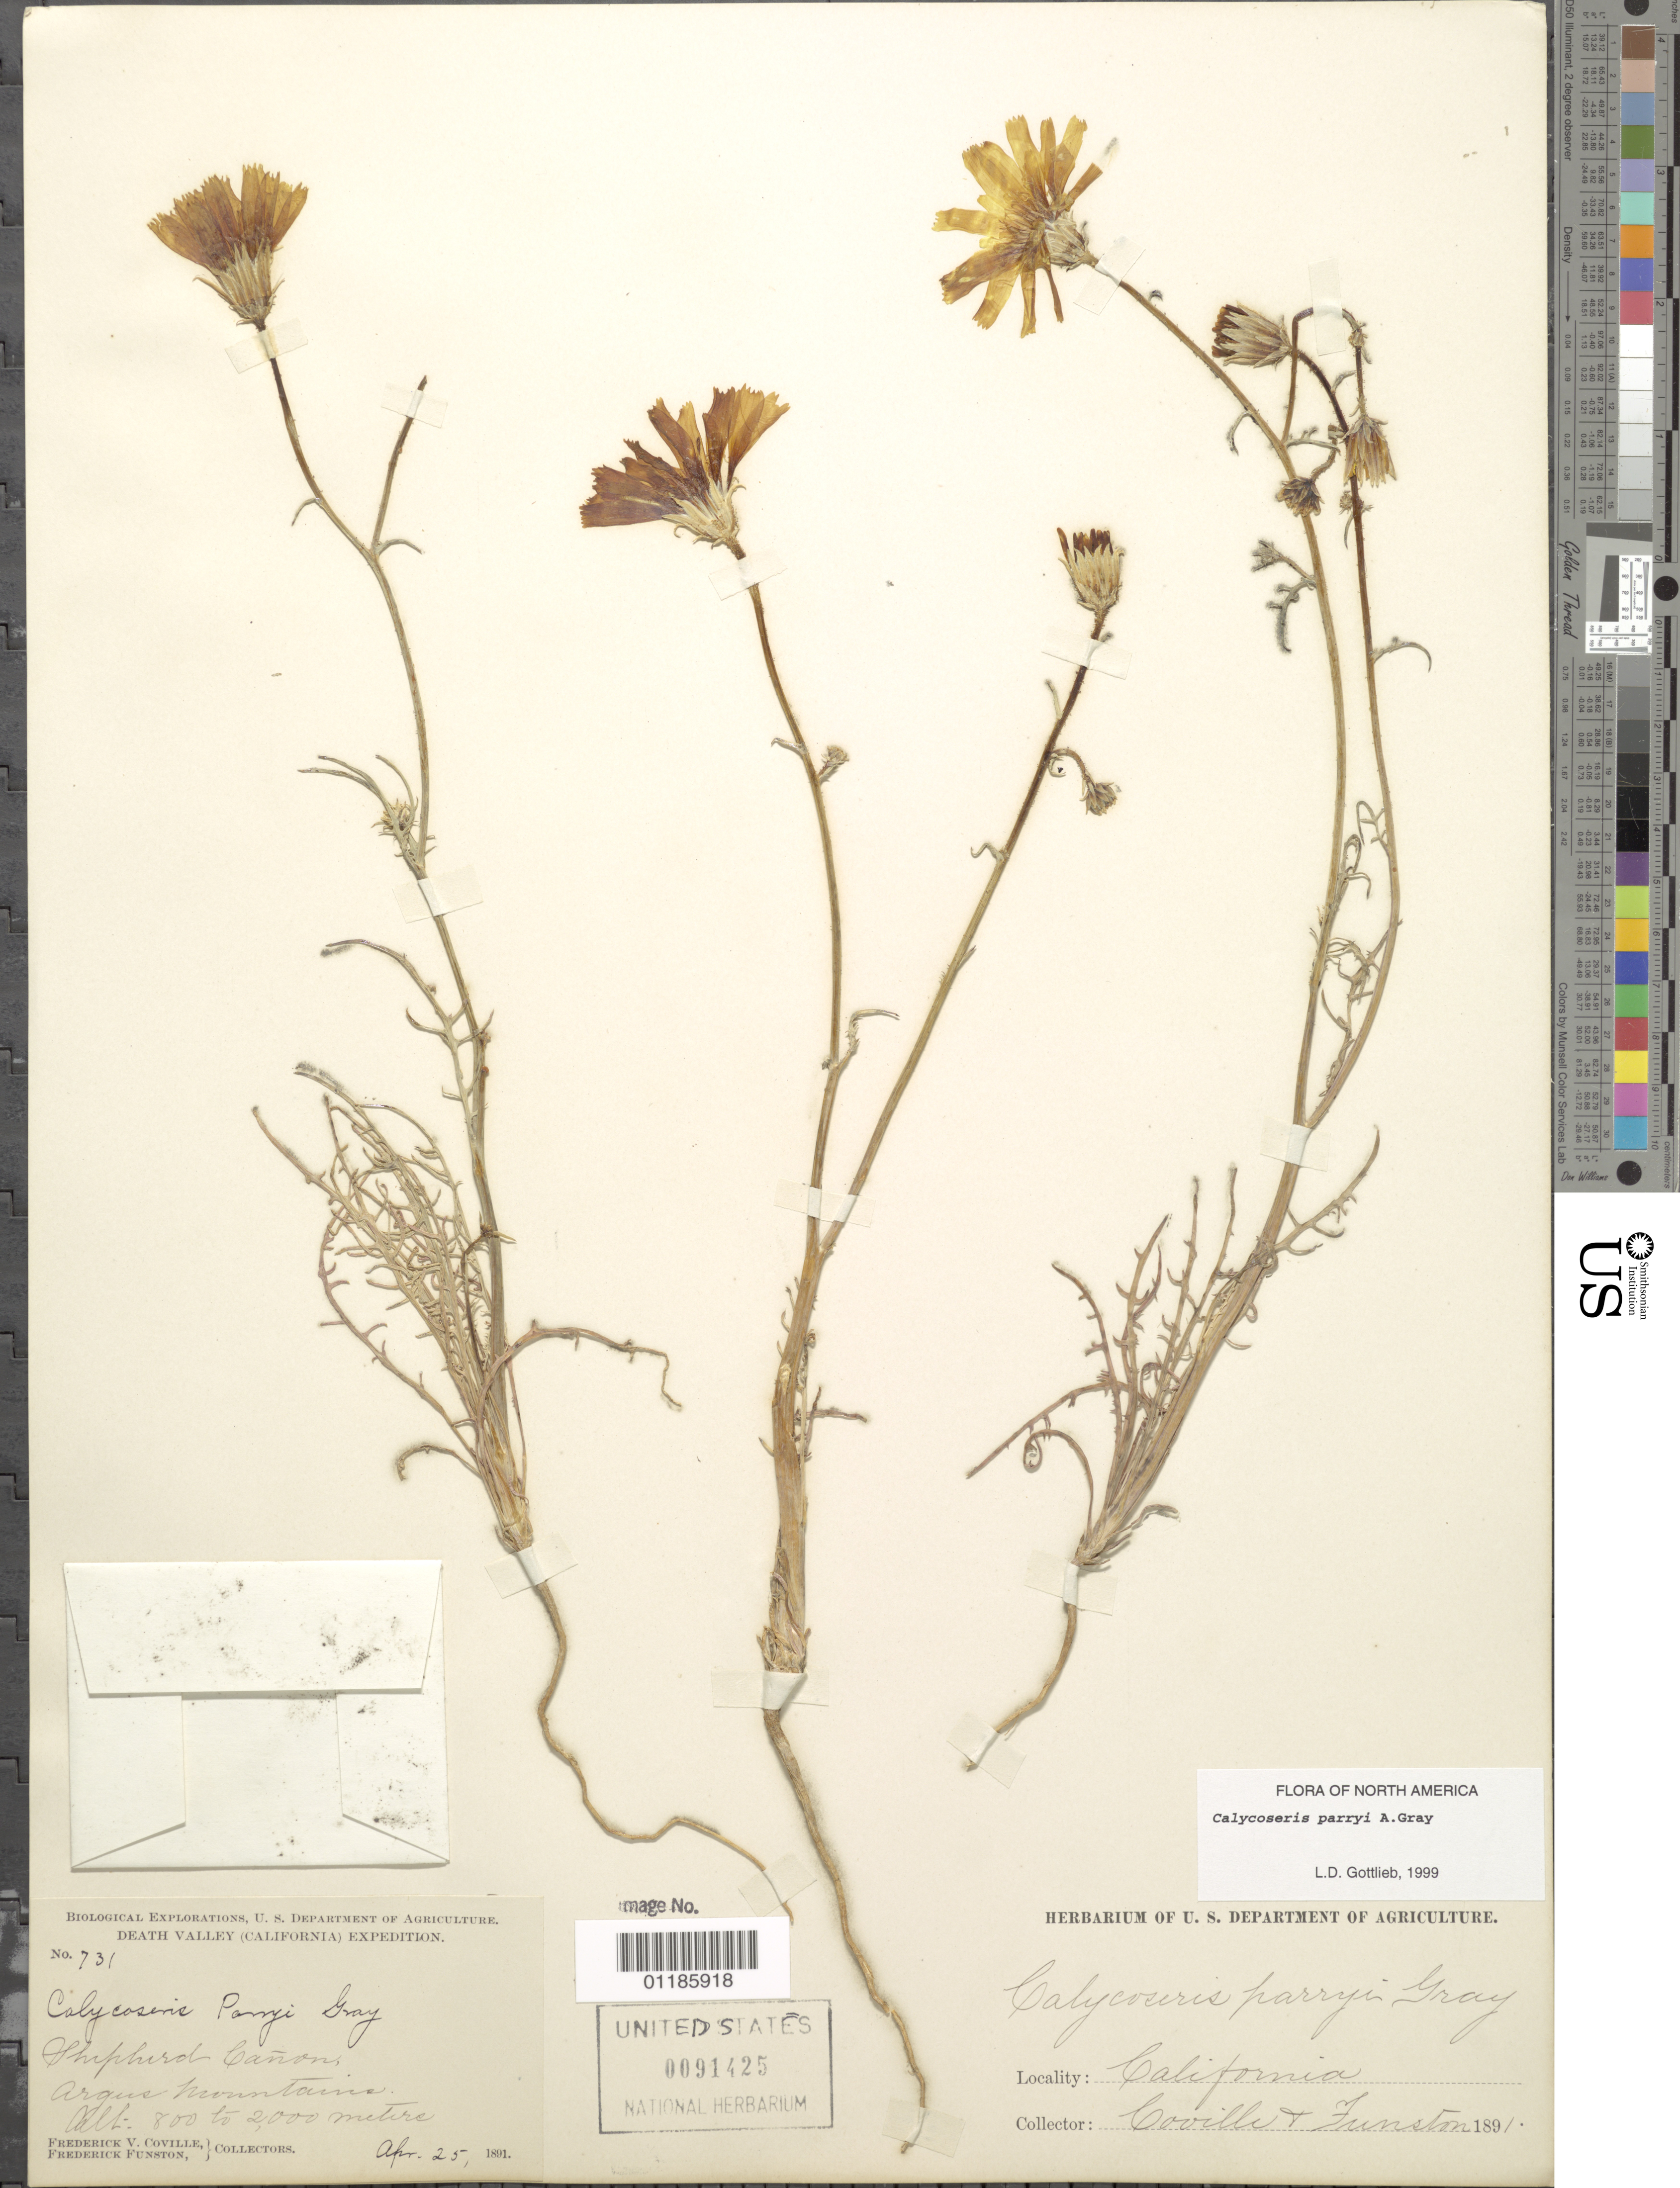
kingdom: Plantae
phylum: Tracheophyta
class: Magnoliopsida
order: Asterales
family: Asteraceae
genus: Calycoseris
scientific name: Calycoseris parryi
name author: A. Gray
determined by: Gottlieb, L. D.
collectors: F. V. Coville & F. Funston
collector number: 731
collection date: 1891-04-25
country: United States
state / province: California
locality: Shepherd Canyon, Argus Mountains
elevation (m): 800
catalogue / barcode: US 91425